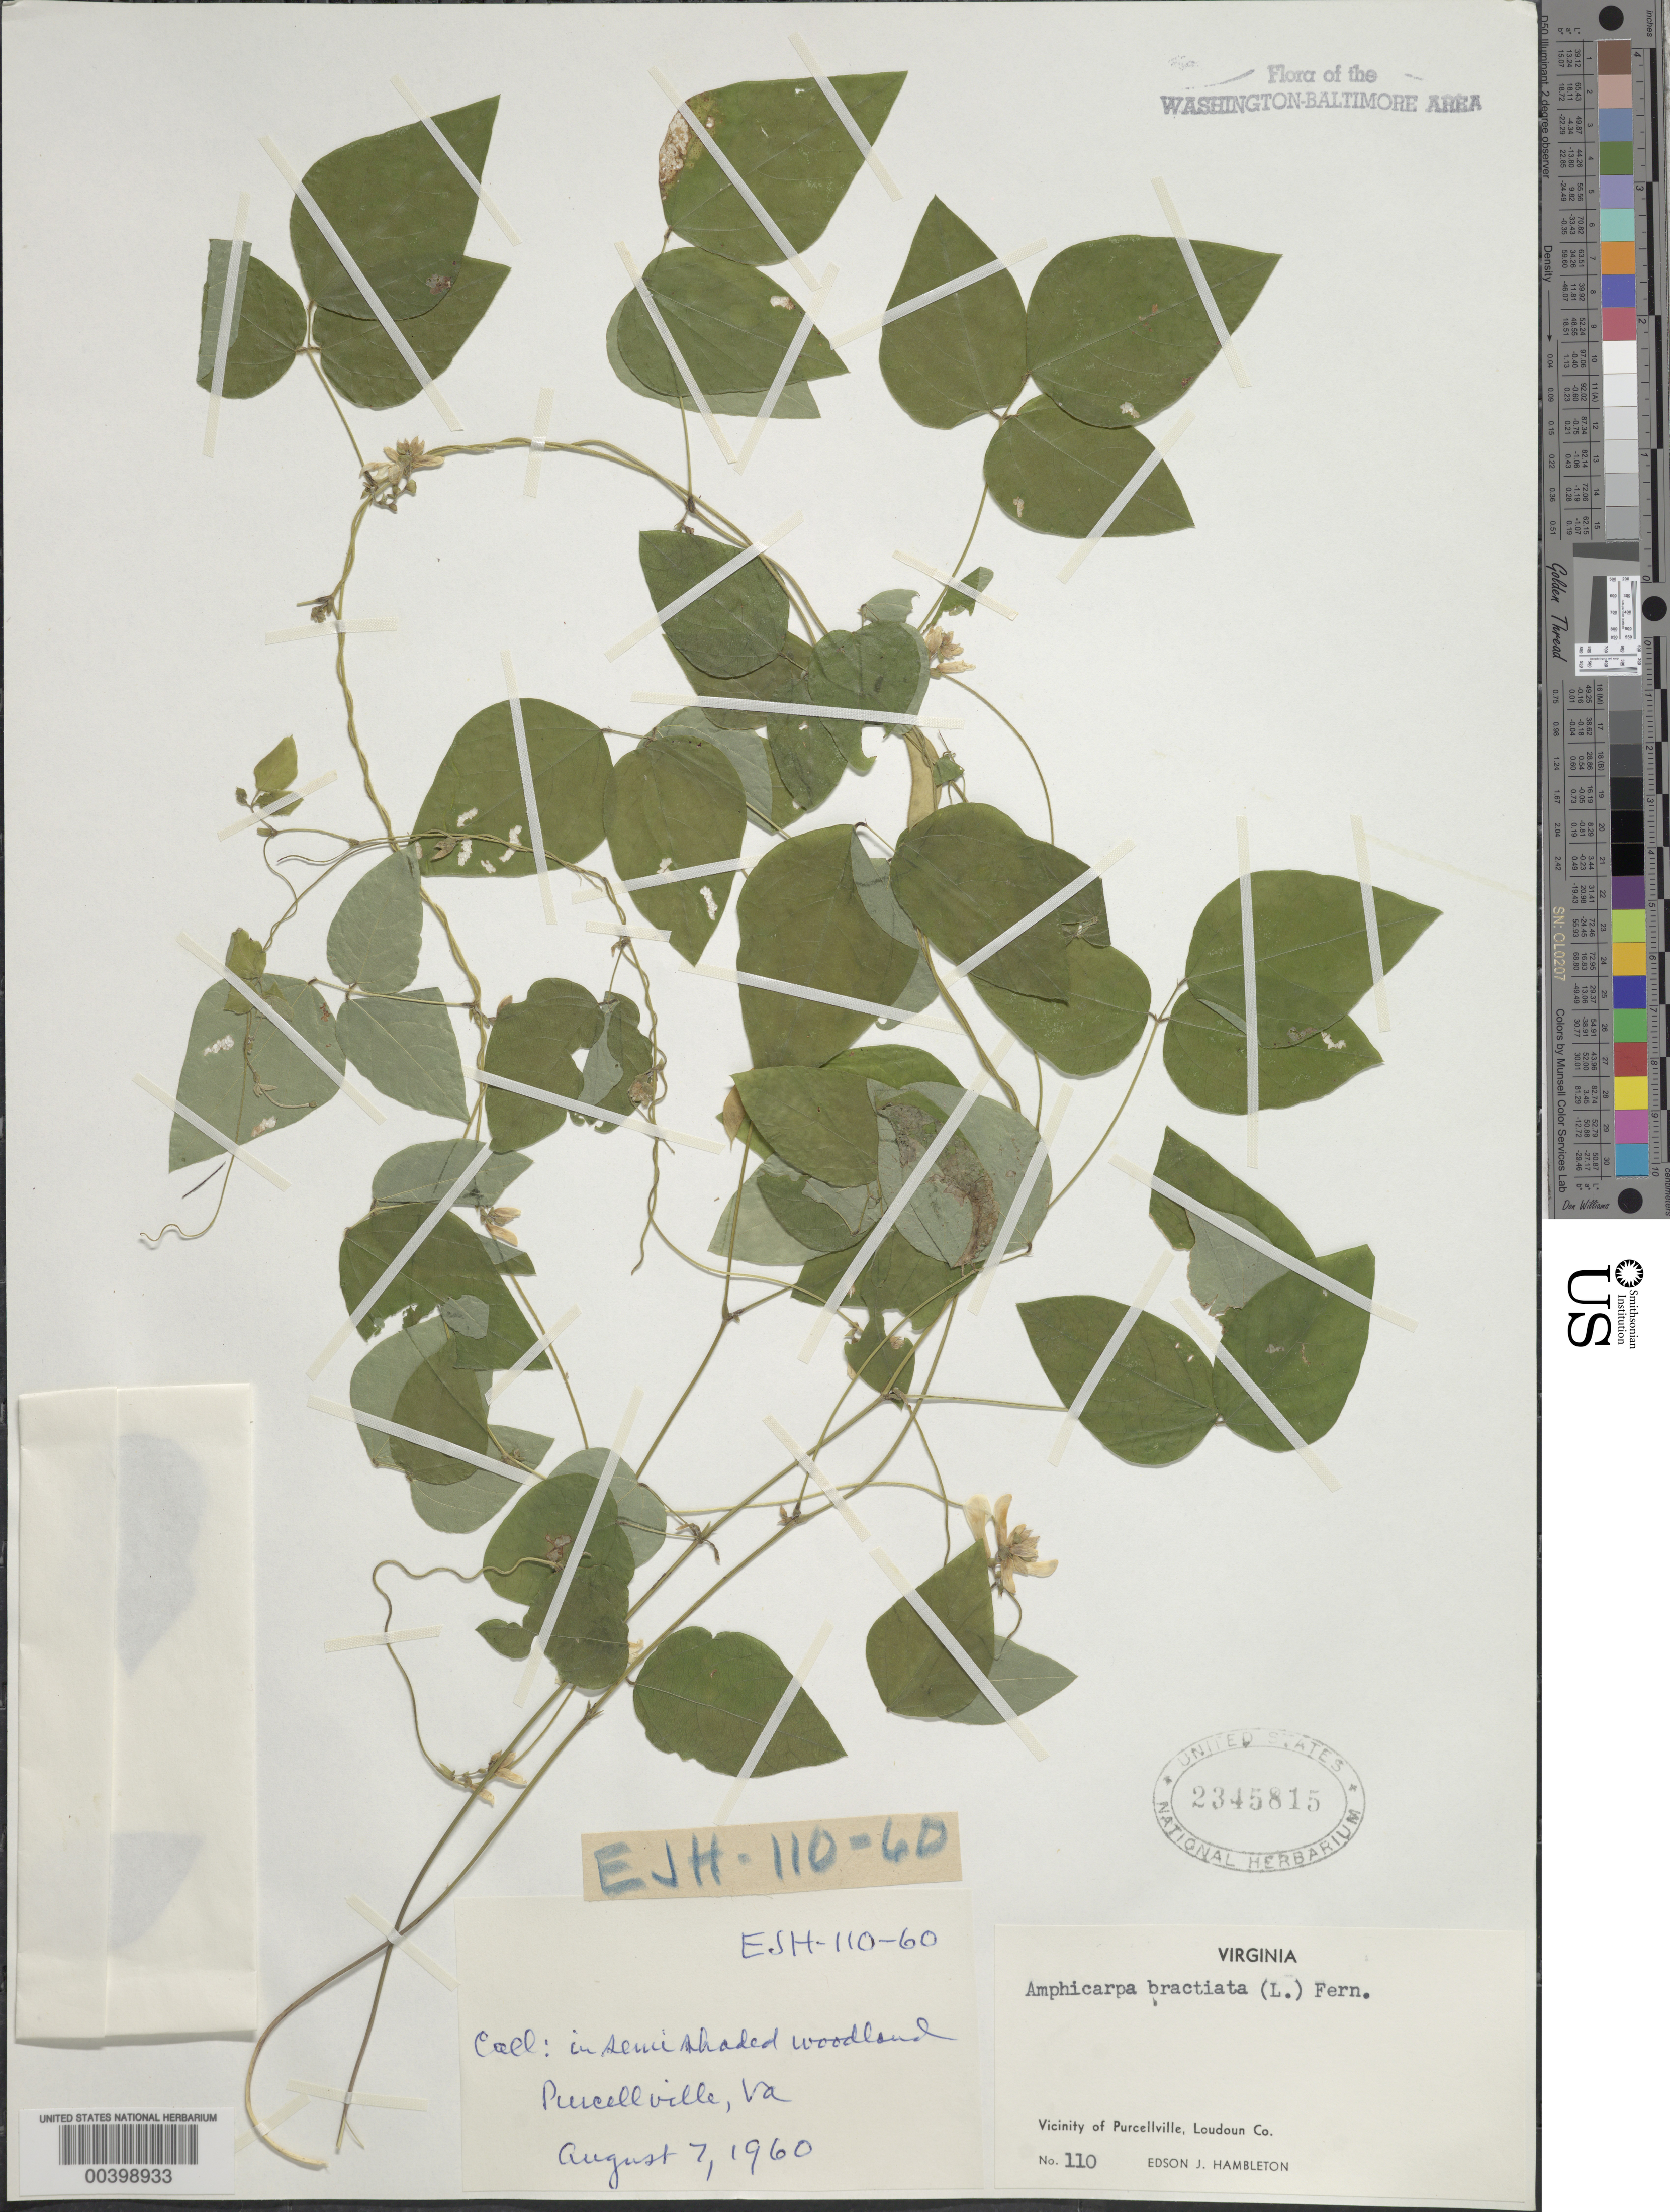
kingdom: Plantae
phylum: Tracheophyta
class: Magnoliopsida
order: Fabales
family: Fabaceae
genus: Amphicarpaea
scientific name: Amphicarpaea bracteata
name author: (L.) Fernald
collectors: E. Hambleton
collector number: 110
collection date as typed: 07 Aug 1960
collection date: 1960-08-07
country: United States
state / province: Virginia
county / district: Loudoun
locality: Purcellville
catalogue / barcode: US 2345815